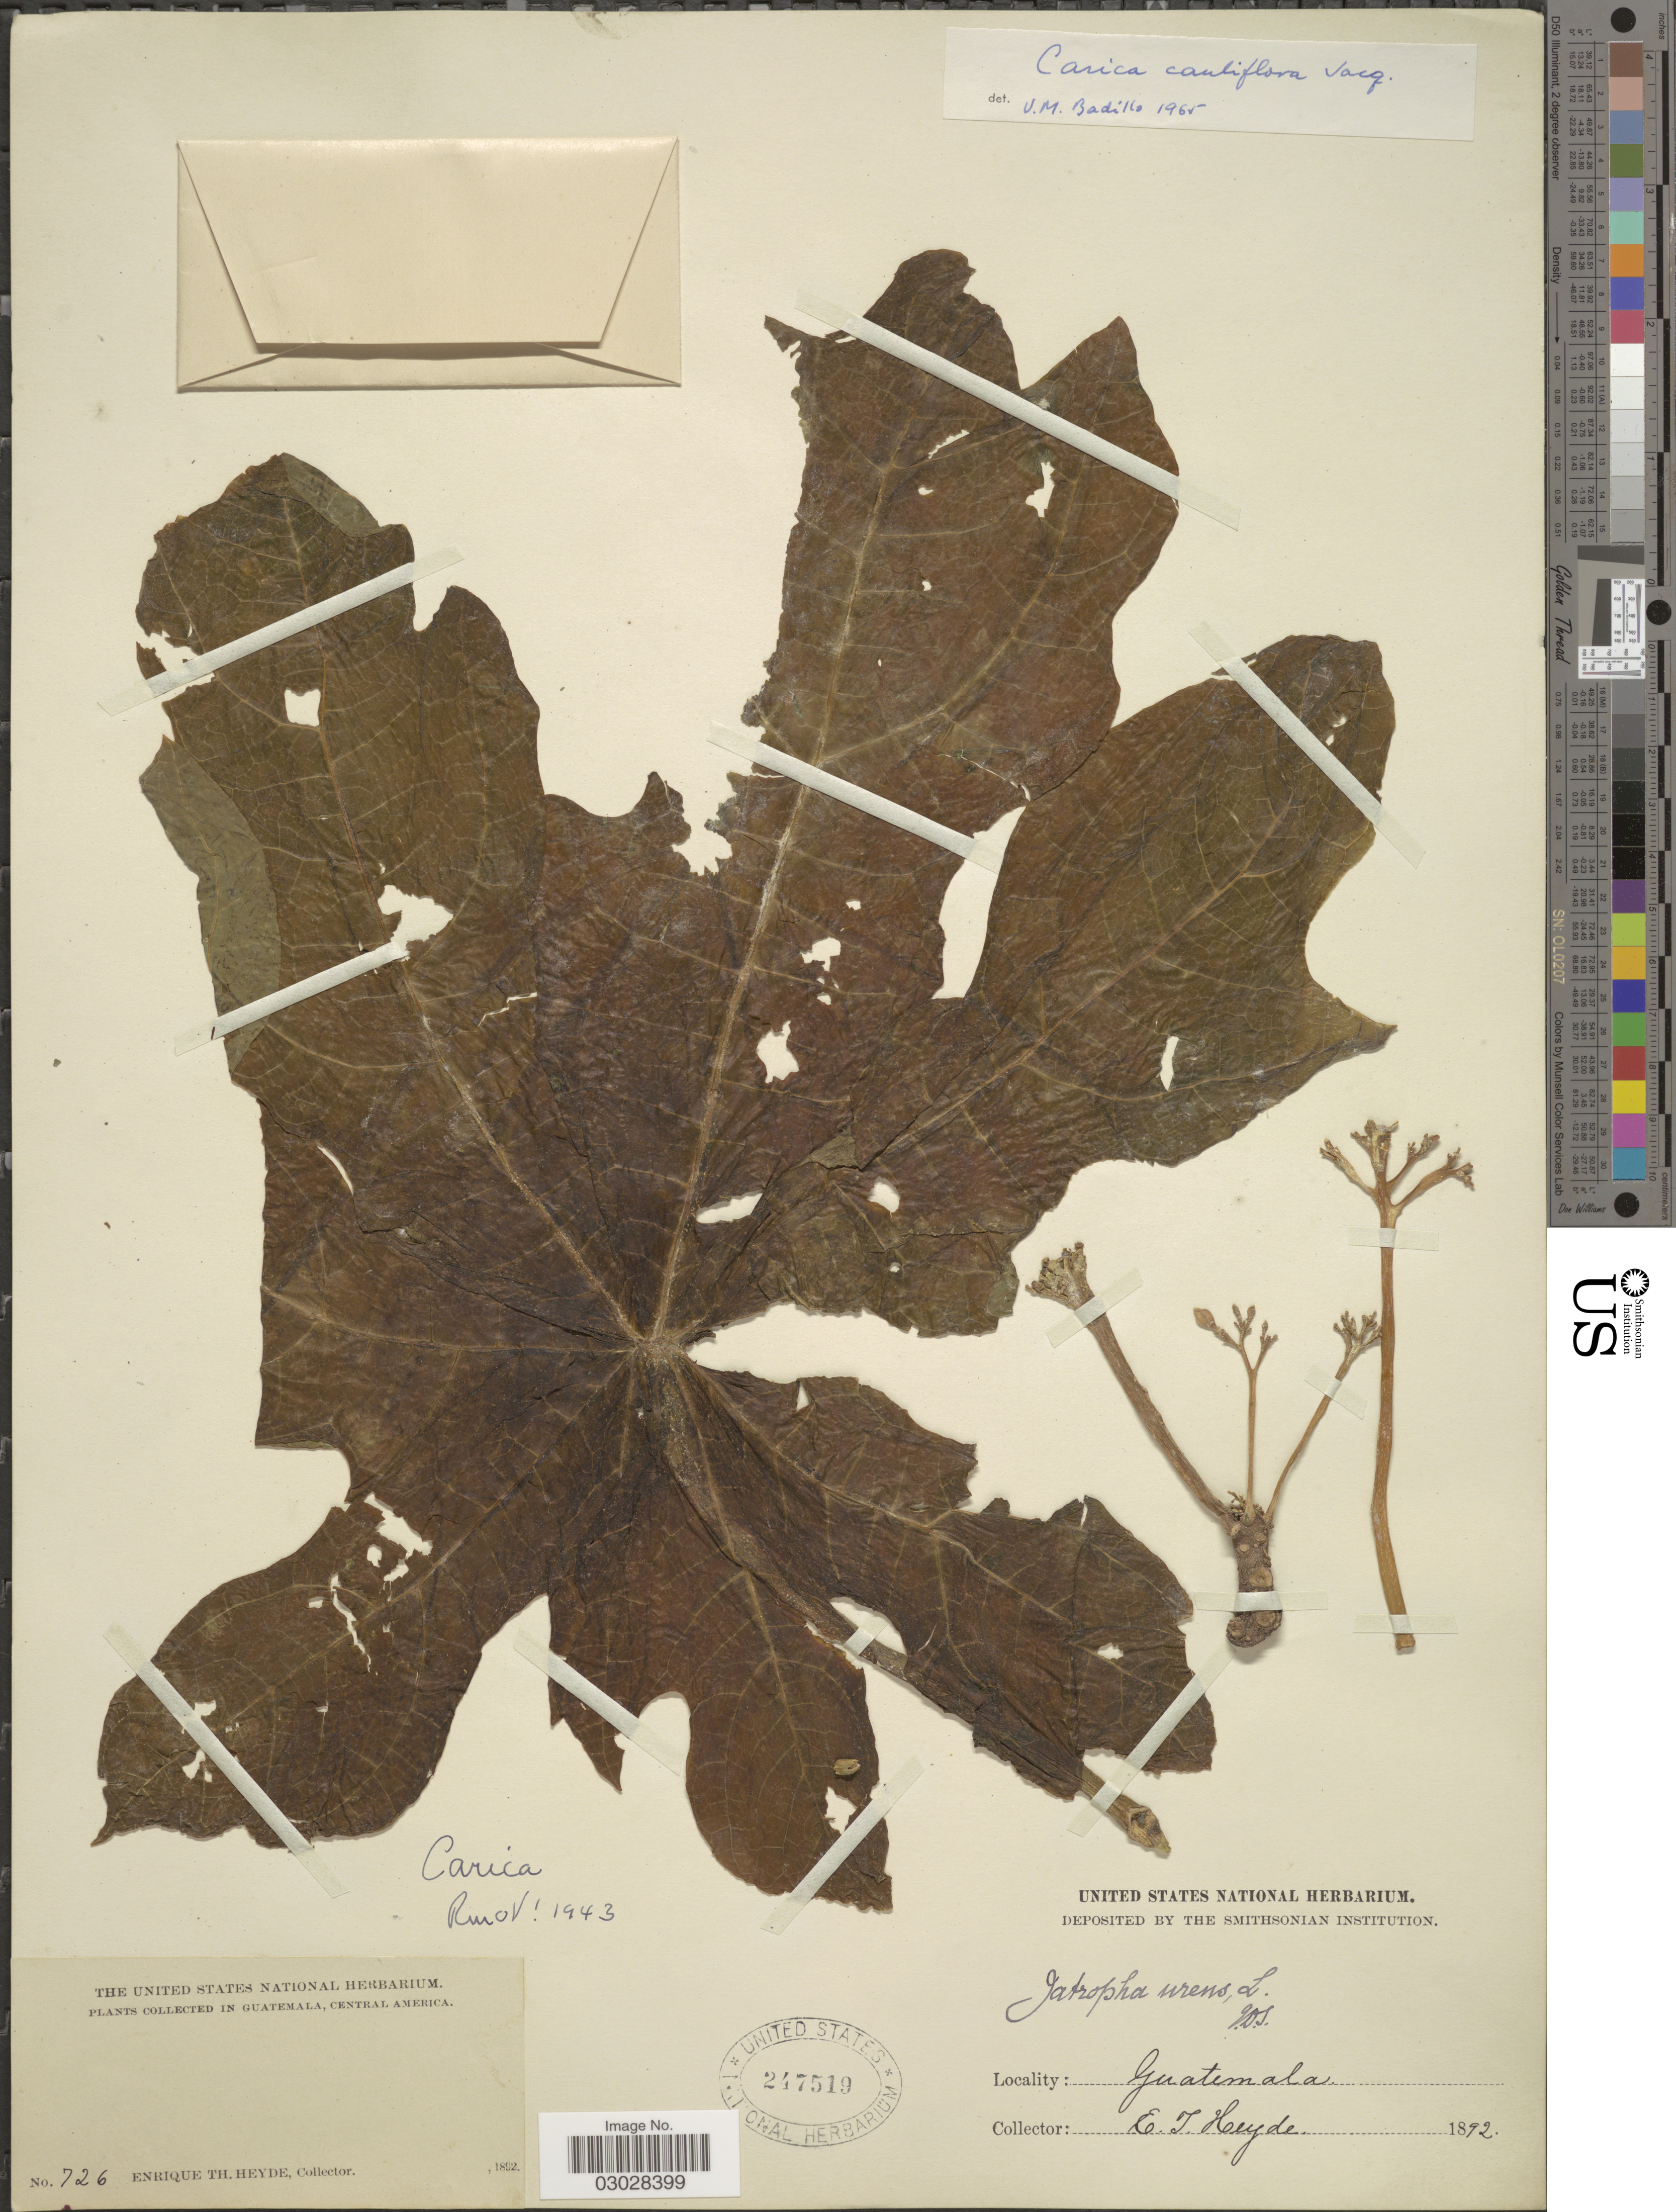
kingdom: Plantae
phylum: Tracheophyta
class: Magnoliopsida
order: Brassicales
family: Caricaceae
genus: Vasconcellea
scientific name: Vasconcellea cauliflora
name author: (Jacq.) A. DC.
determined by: Strong, M. T., (US), Smithsonian Institution - National Museum of Natural History (UNITED STATES)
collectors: E. T. Heyde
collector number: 726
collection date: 1892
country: Guatemala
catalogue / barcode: US 247519